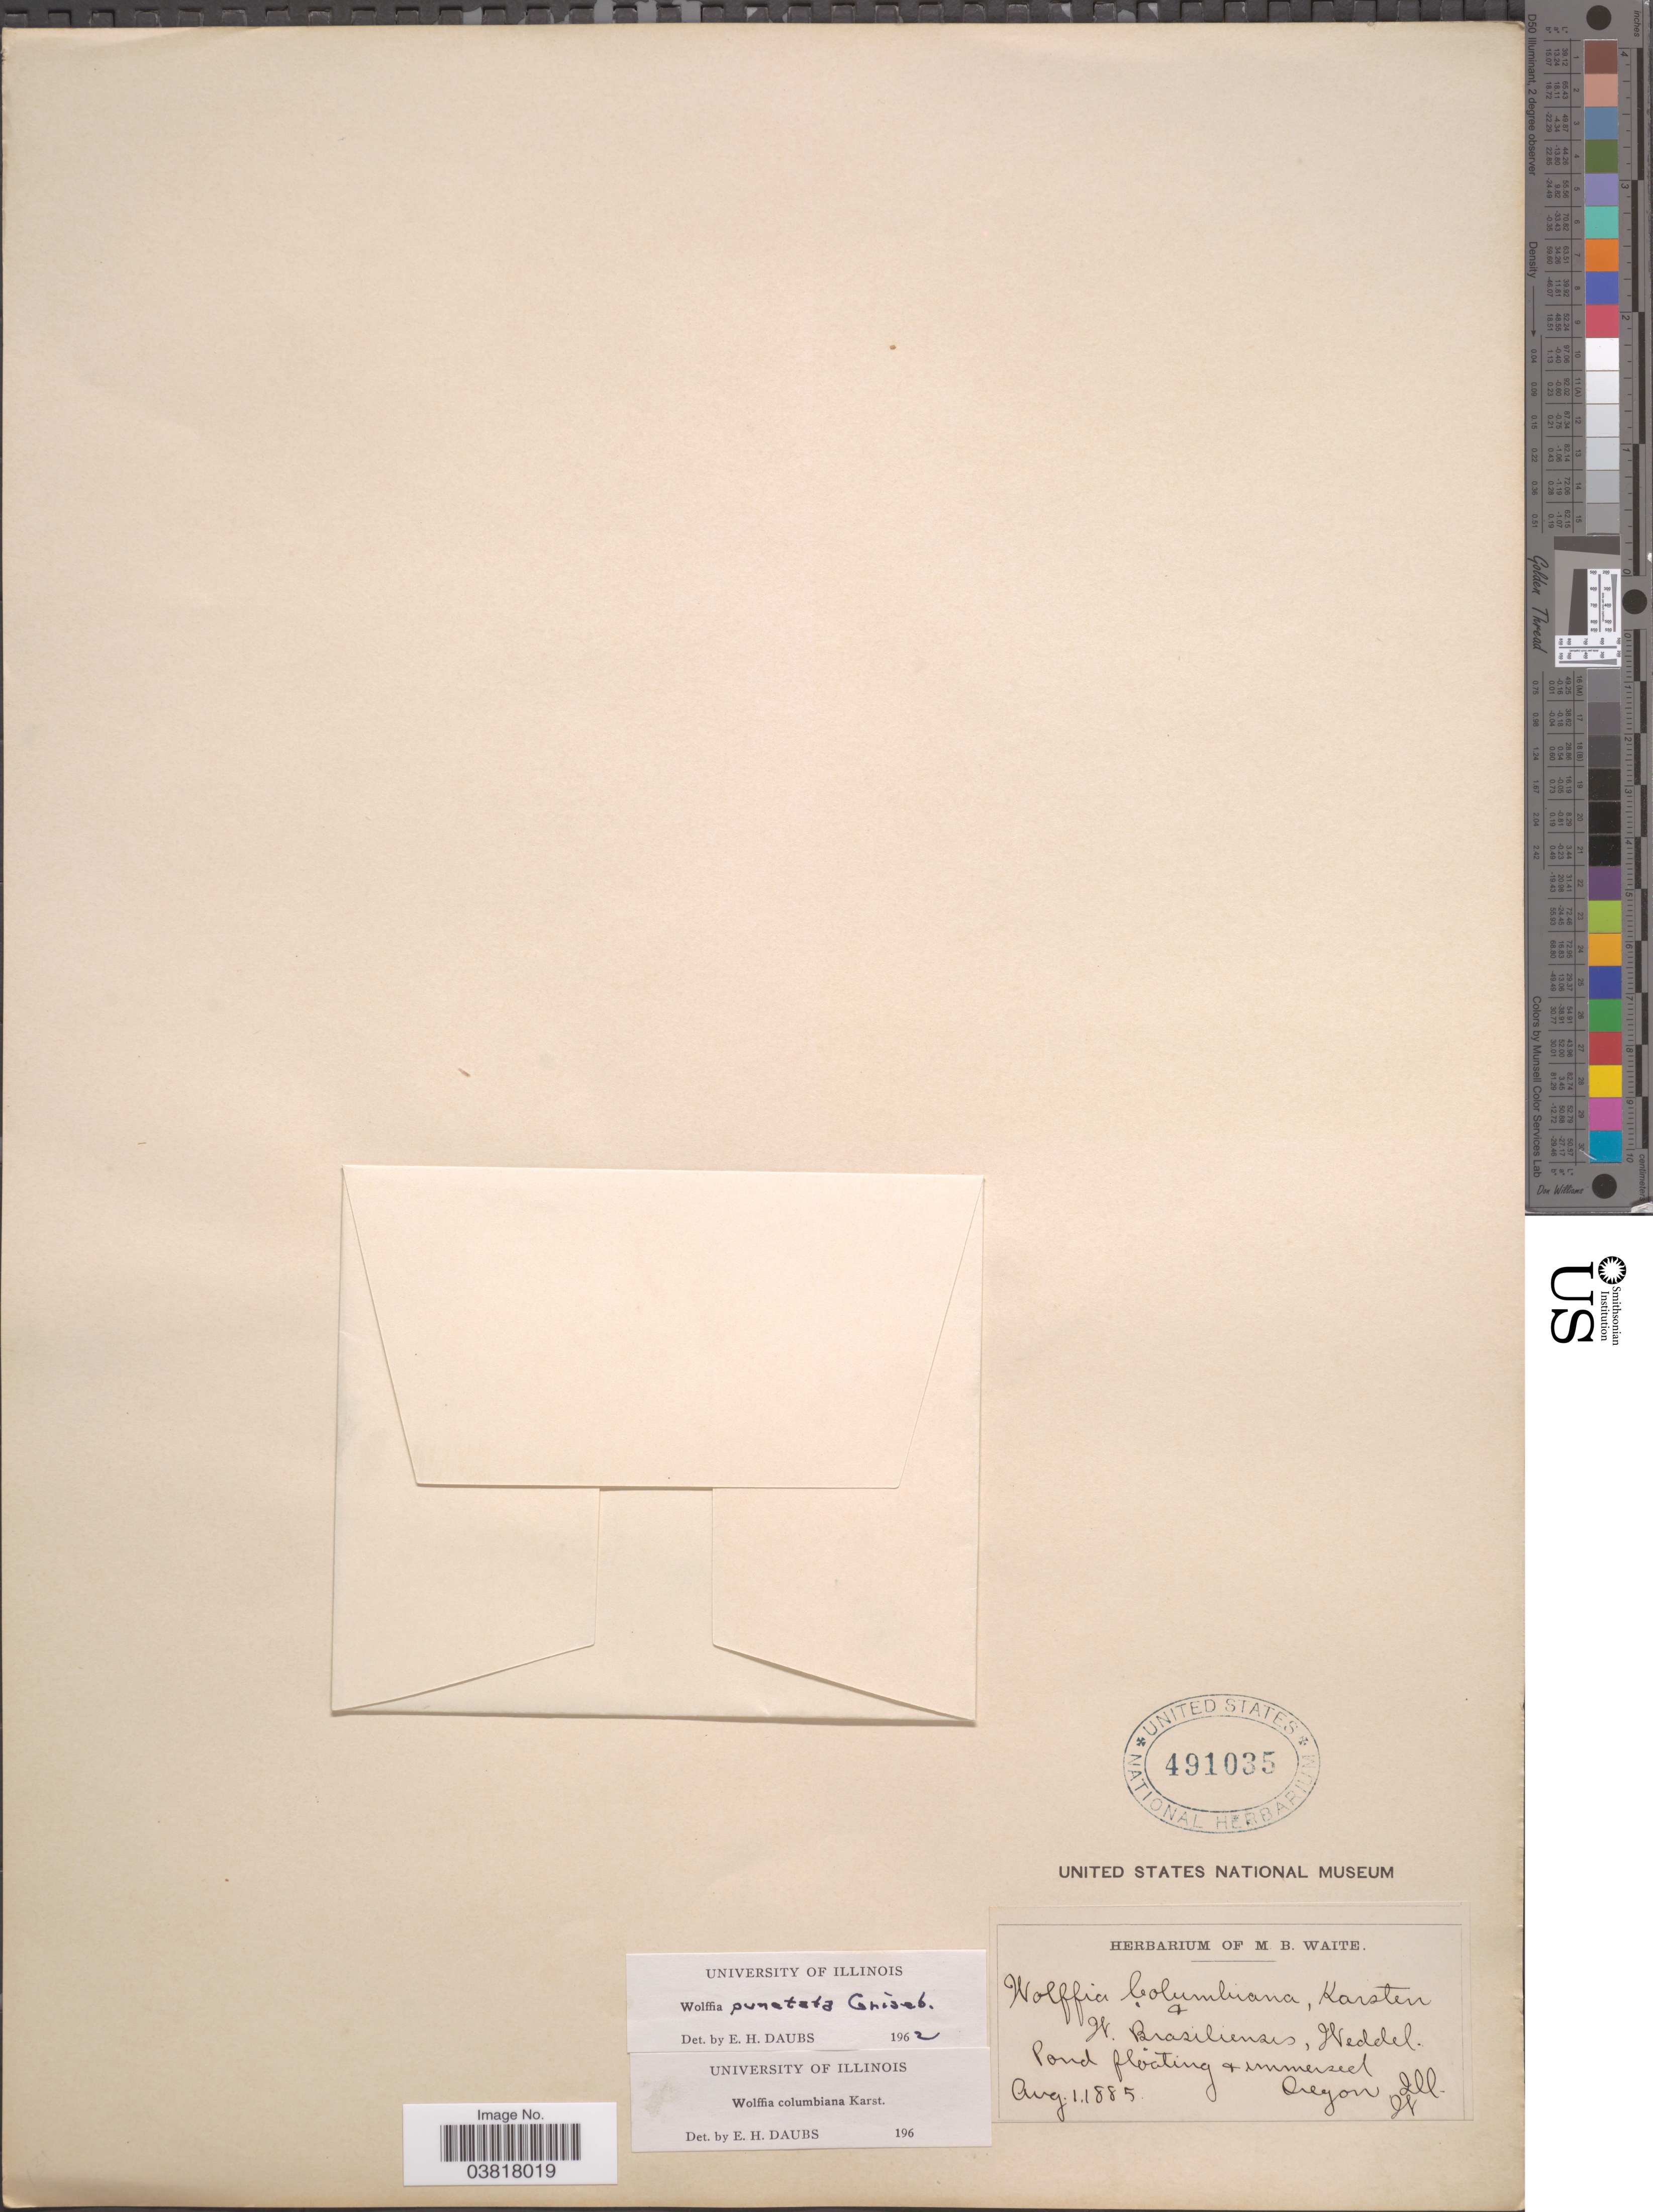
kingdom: Plantae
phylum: Tracheophyta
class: Liliopsida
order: Alismatales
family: Araceae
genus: Wolffia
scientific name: Wolffia punctata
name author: Griseb.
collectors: M. B. Waite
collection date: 1885-08-01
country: United States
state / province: Illinois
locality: Oregon Ill.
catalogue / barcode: US 491035